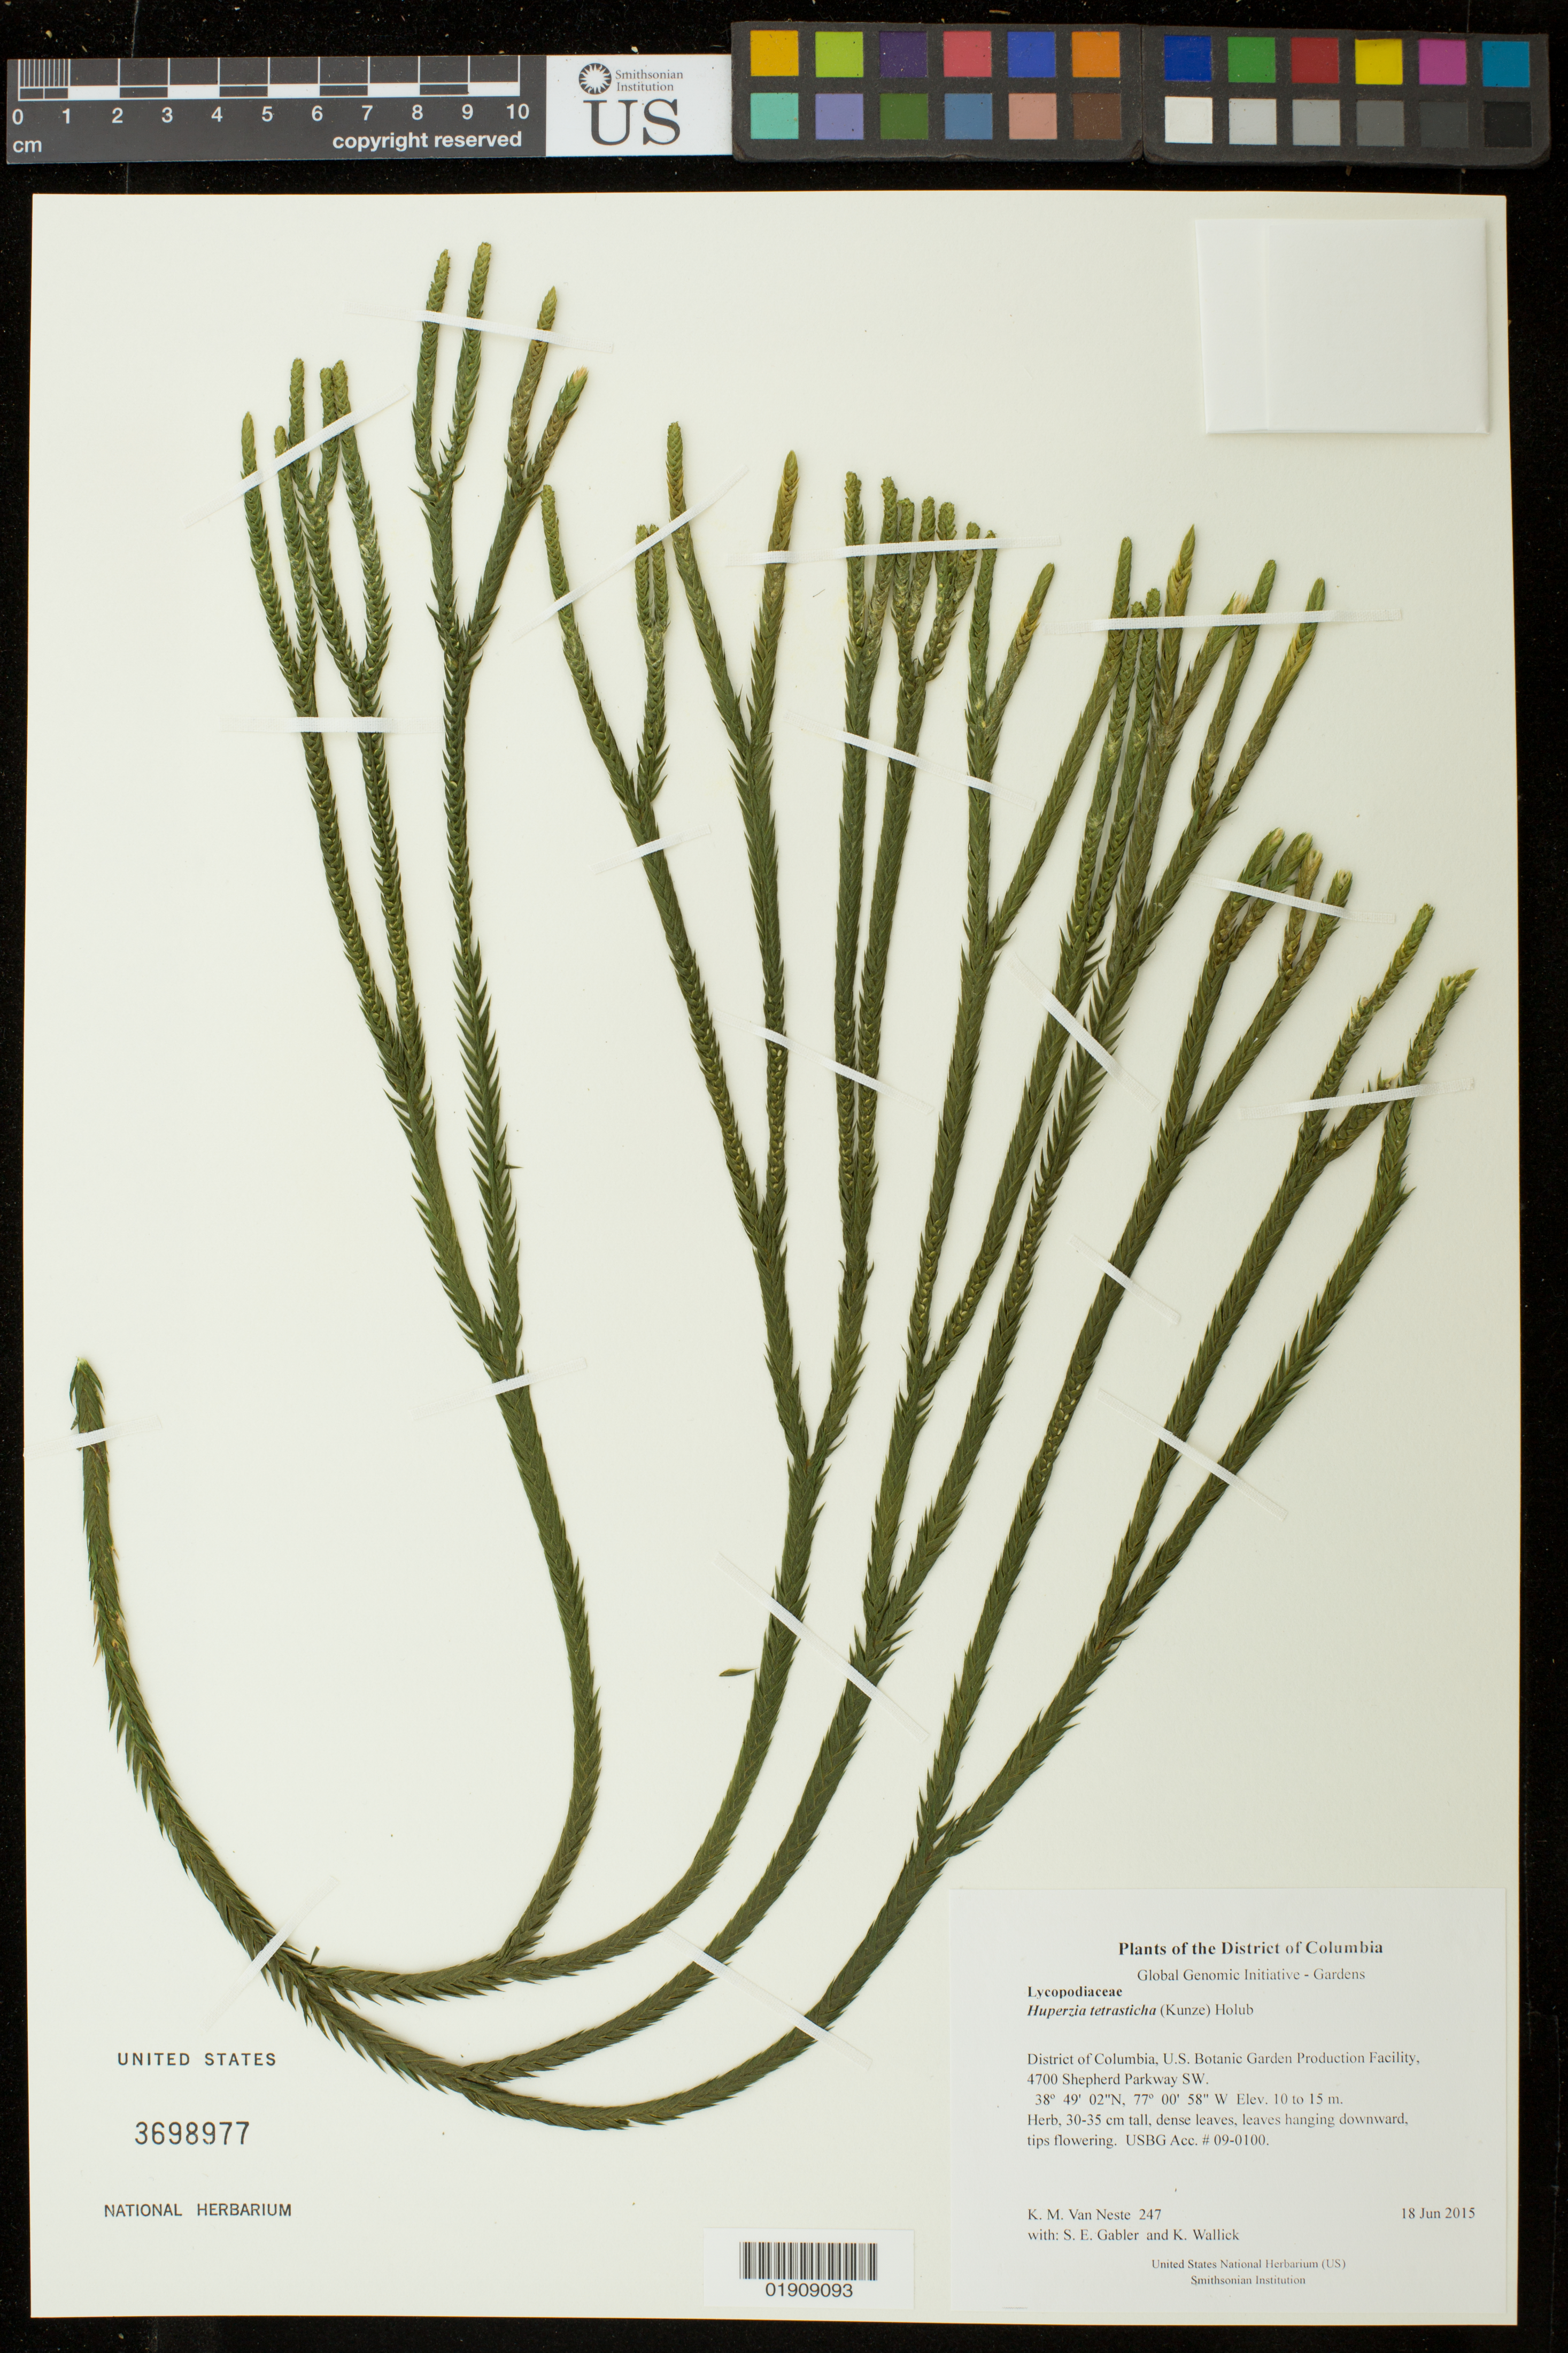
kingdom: Plantae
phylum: Tracheophyta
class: Lycopodiopsida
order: Lycopodiales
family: Lycopodiaceae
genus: Phlegmariurus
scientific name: Phlegmariurus tetrastichus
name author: (Kunze) A. R. Field & Bostock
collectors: K. M. Van Neste, S. E. Gabler & K. Wallick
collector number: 247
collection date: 2015-06-18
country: United States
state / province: District of Columbia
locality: U.S. Botanic Garden Production Facility, 4700 Shepherd Parkway SW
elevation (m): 10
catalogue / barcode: US 3698977